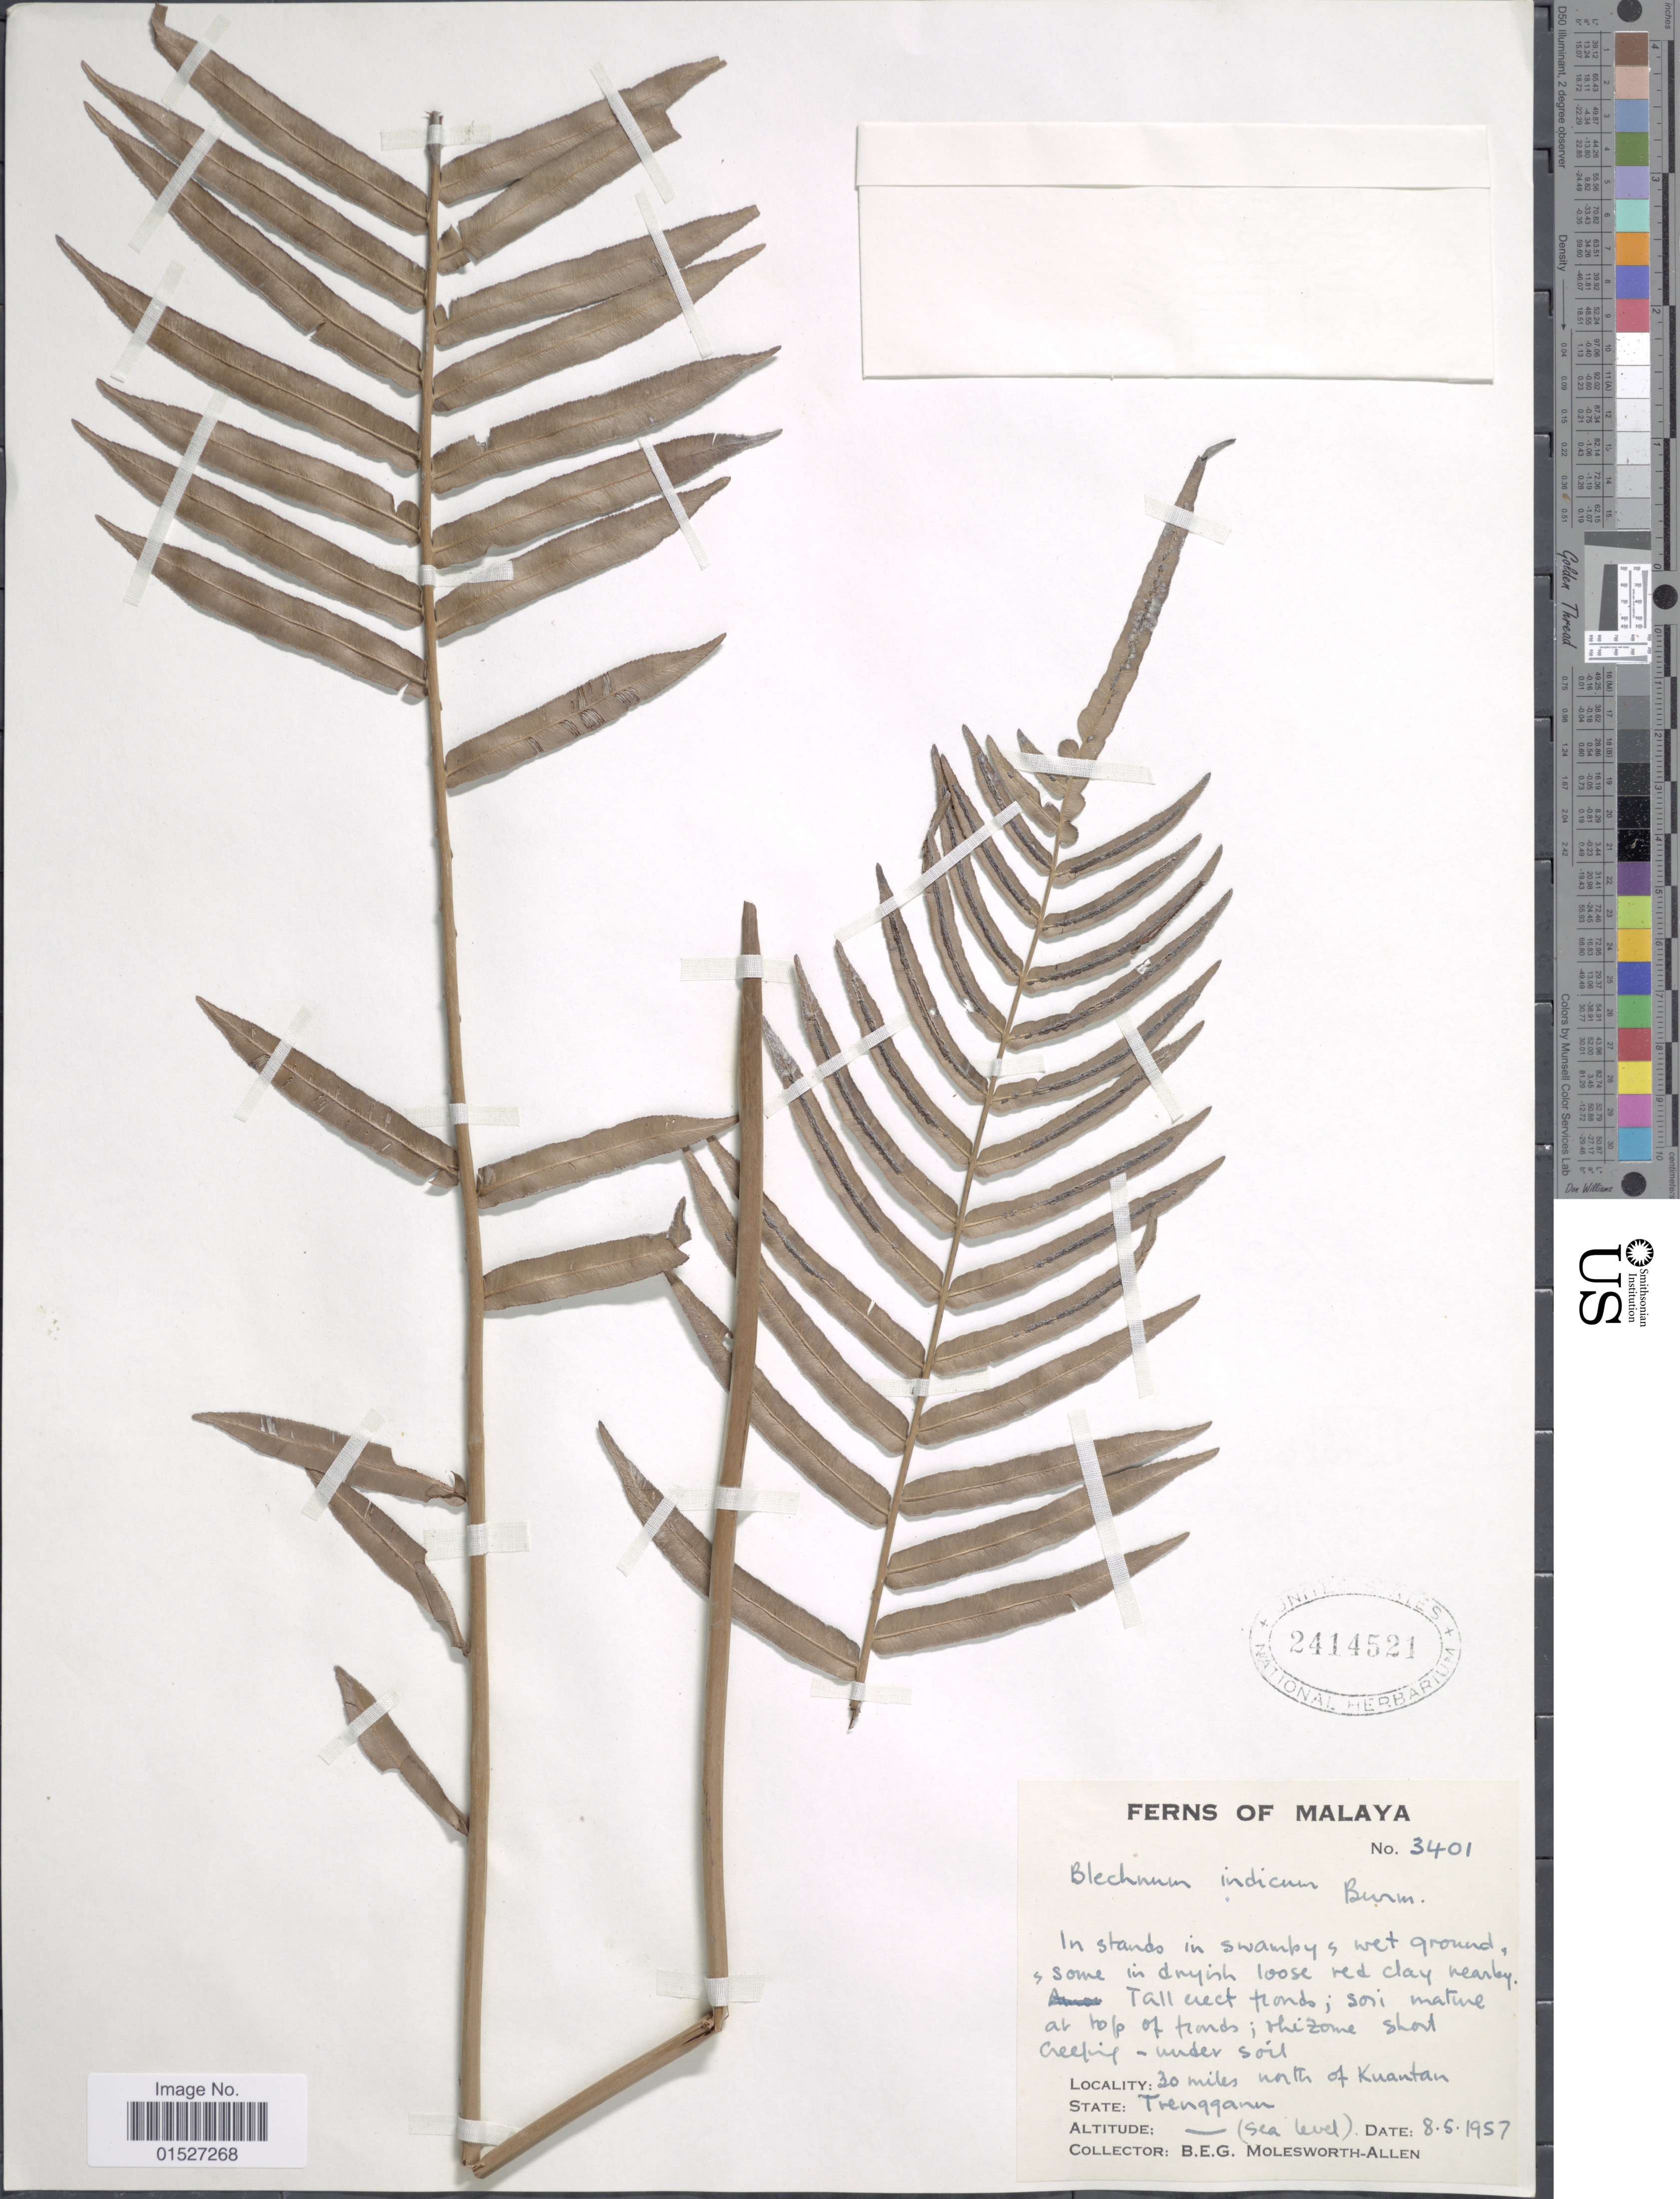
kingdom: Plantae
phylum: Tracheophyta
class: Polypodiopsida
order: Polypodiales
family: Blechnaceae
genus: Blechnum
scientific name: Blechnum finlaysonianum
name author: Wall.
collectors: B. E. G. Molesworth-Allen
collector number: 3401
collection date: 1957-05-08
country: Malaysia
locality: Malaya. 30 miles north of Kuantan. State: Trengganu.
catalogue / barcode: US 2414521